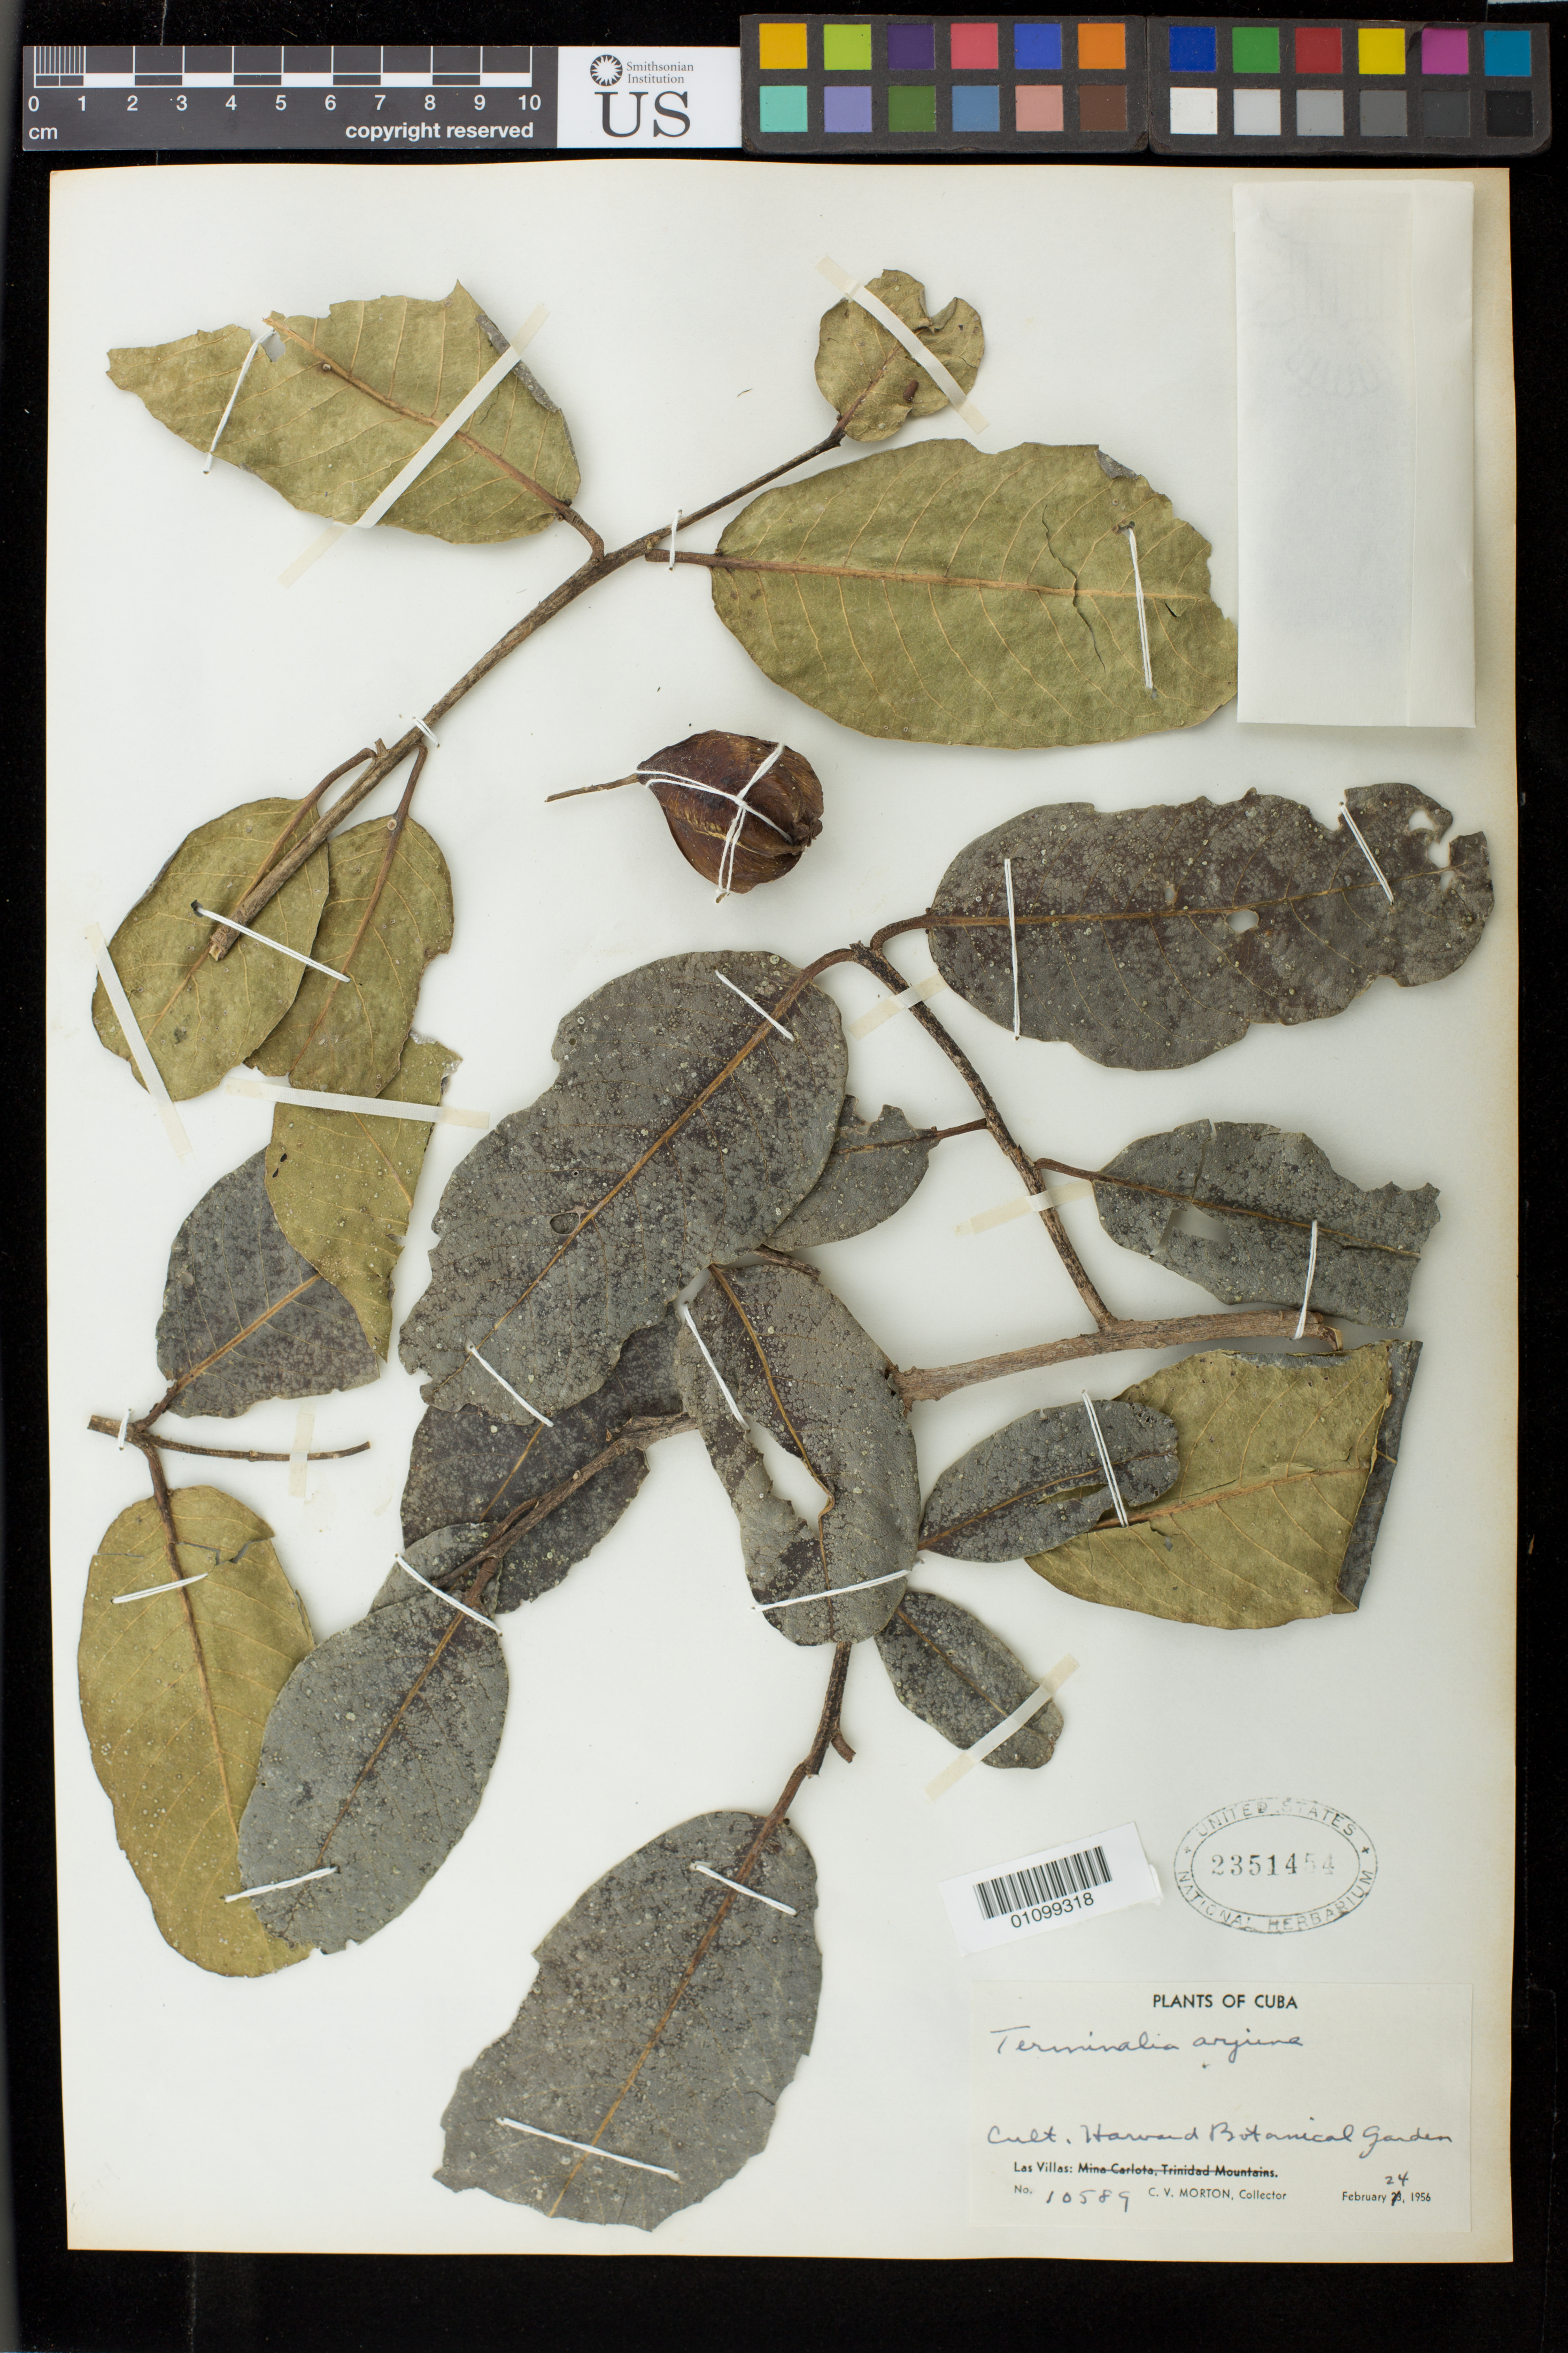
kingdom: Plantae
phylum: Tracheophyta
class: Magnoliopsida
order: Myrtales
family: Combretaceae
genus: Terminalia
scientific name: Terminalia arbuscula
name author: Sw.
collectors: C. V. Morton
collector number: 10589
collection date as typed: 24 Feb 1956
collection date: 1956-02-24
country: Cuba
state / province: Las Villas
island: Cuba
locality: Harvard Botanical Garden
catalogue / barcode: US 2351454